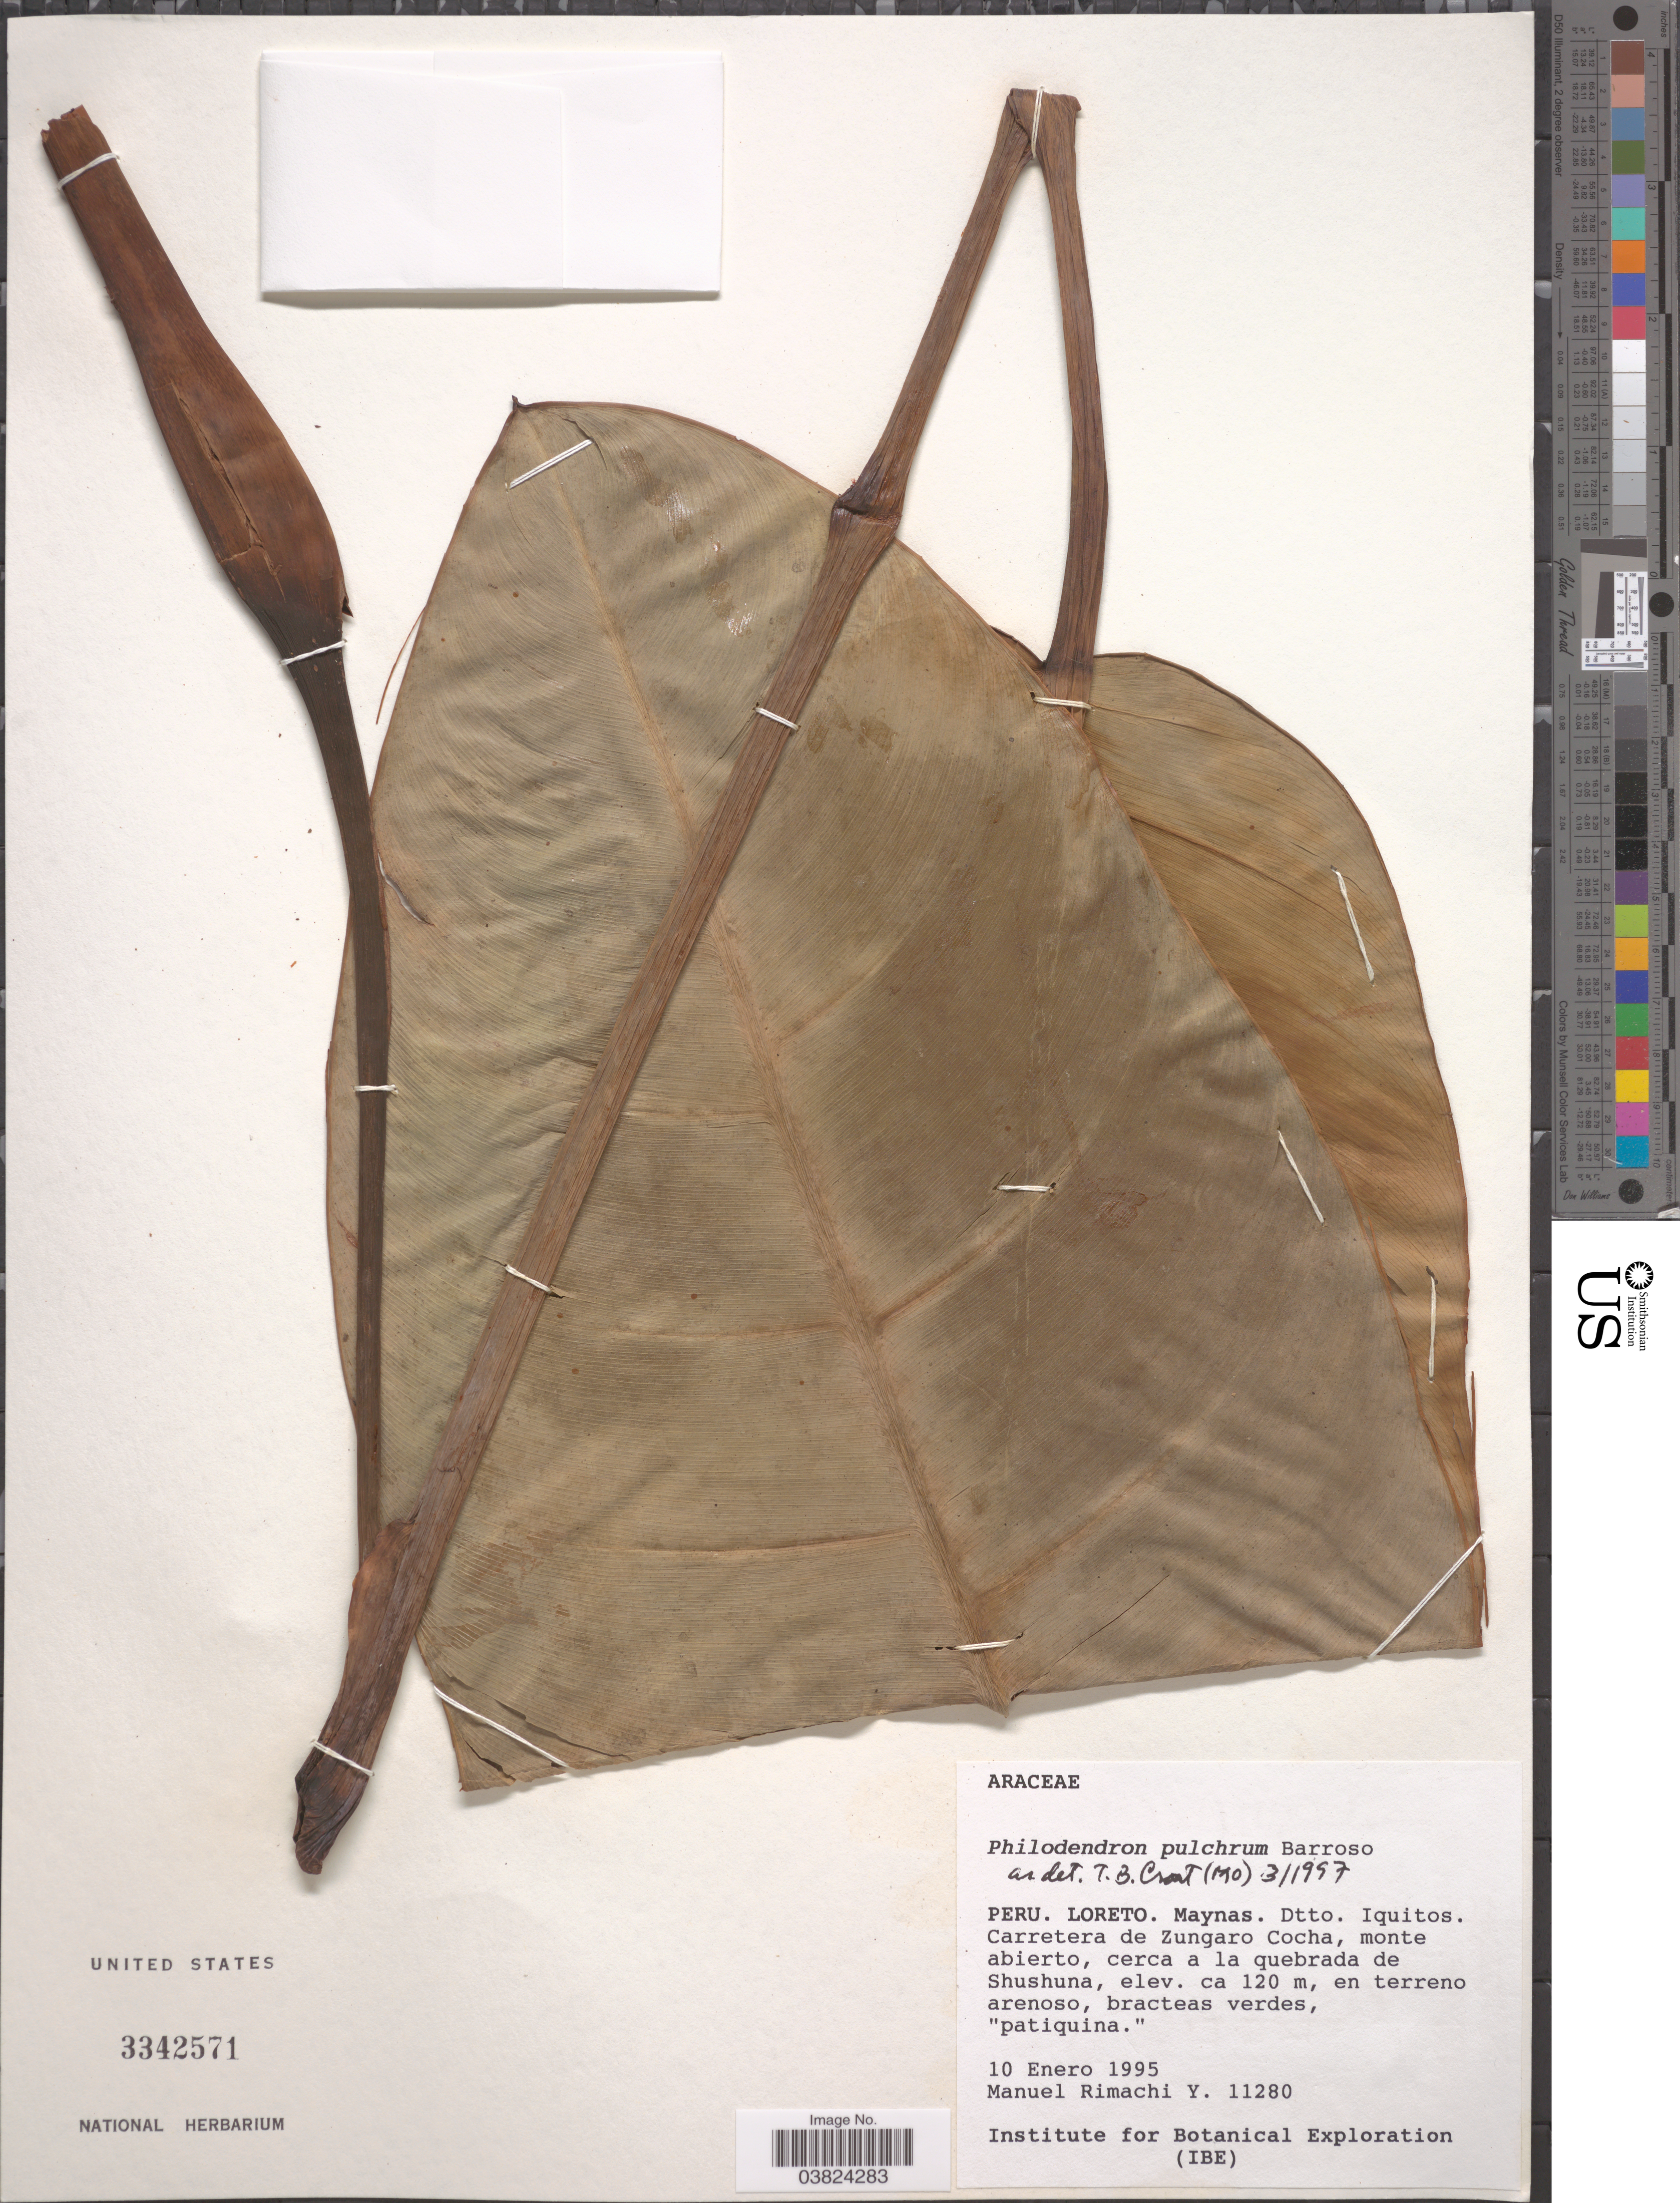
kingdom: Plantae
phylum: Tracheophyta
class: Liliopsida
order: Alismatales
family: Araceae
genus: Philodendron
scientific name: Philodendron pulchrum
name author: G.M. Barroso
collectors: M. Rimachi Y.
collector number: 11280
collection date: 1995-01-10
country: Peru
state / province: Loreto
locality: Maynas. Dtto. Iquitos. Carretera de Zungaro Cocha, monte abierto, cerca a la quebrada de Shushuna.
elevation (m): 120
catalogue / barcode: US 3342571